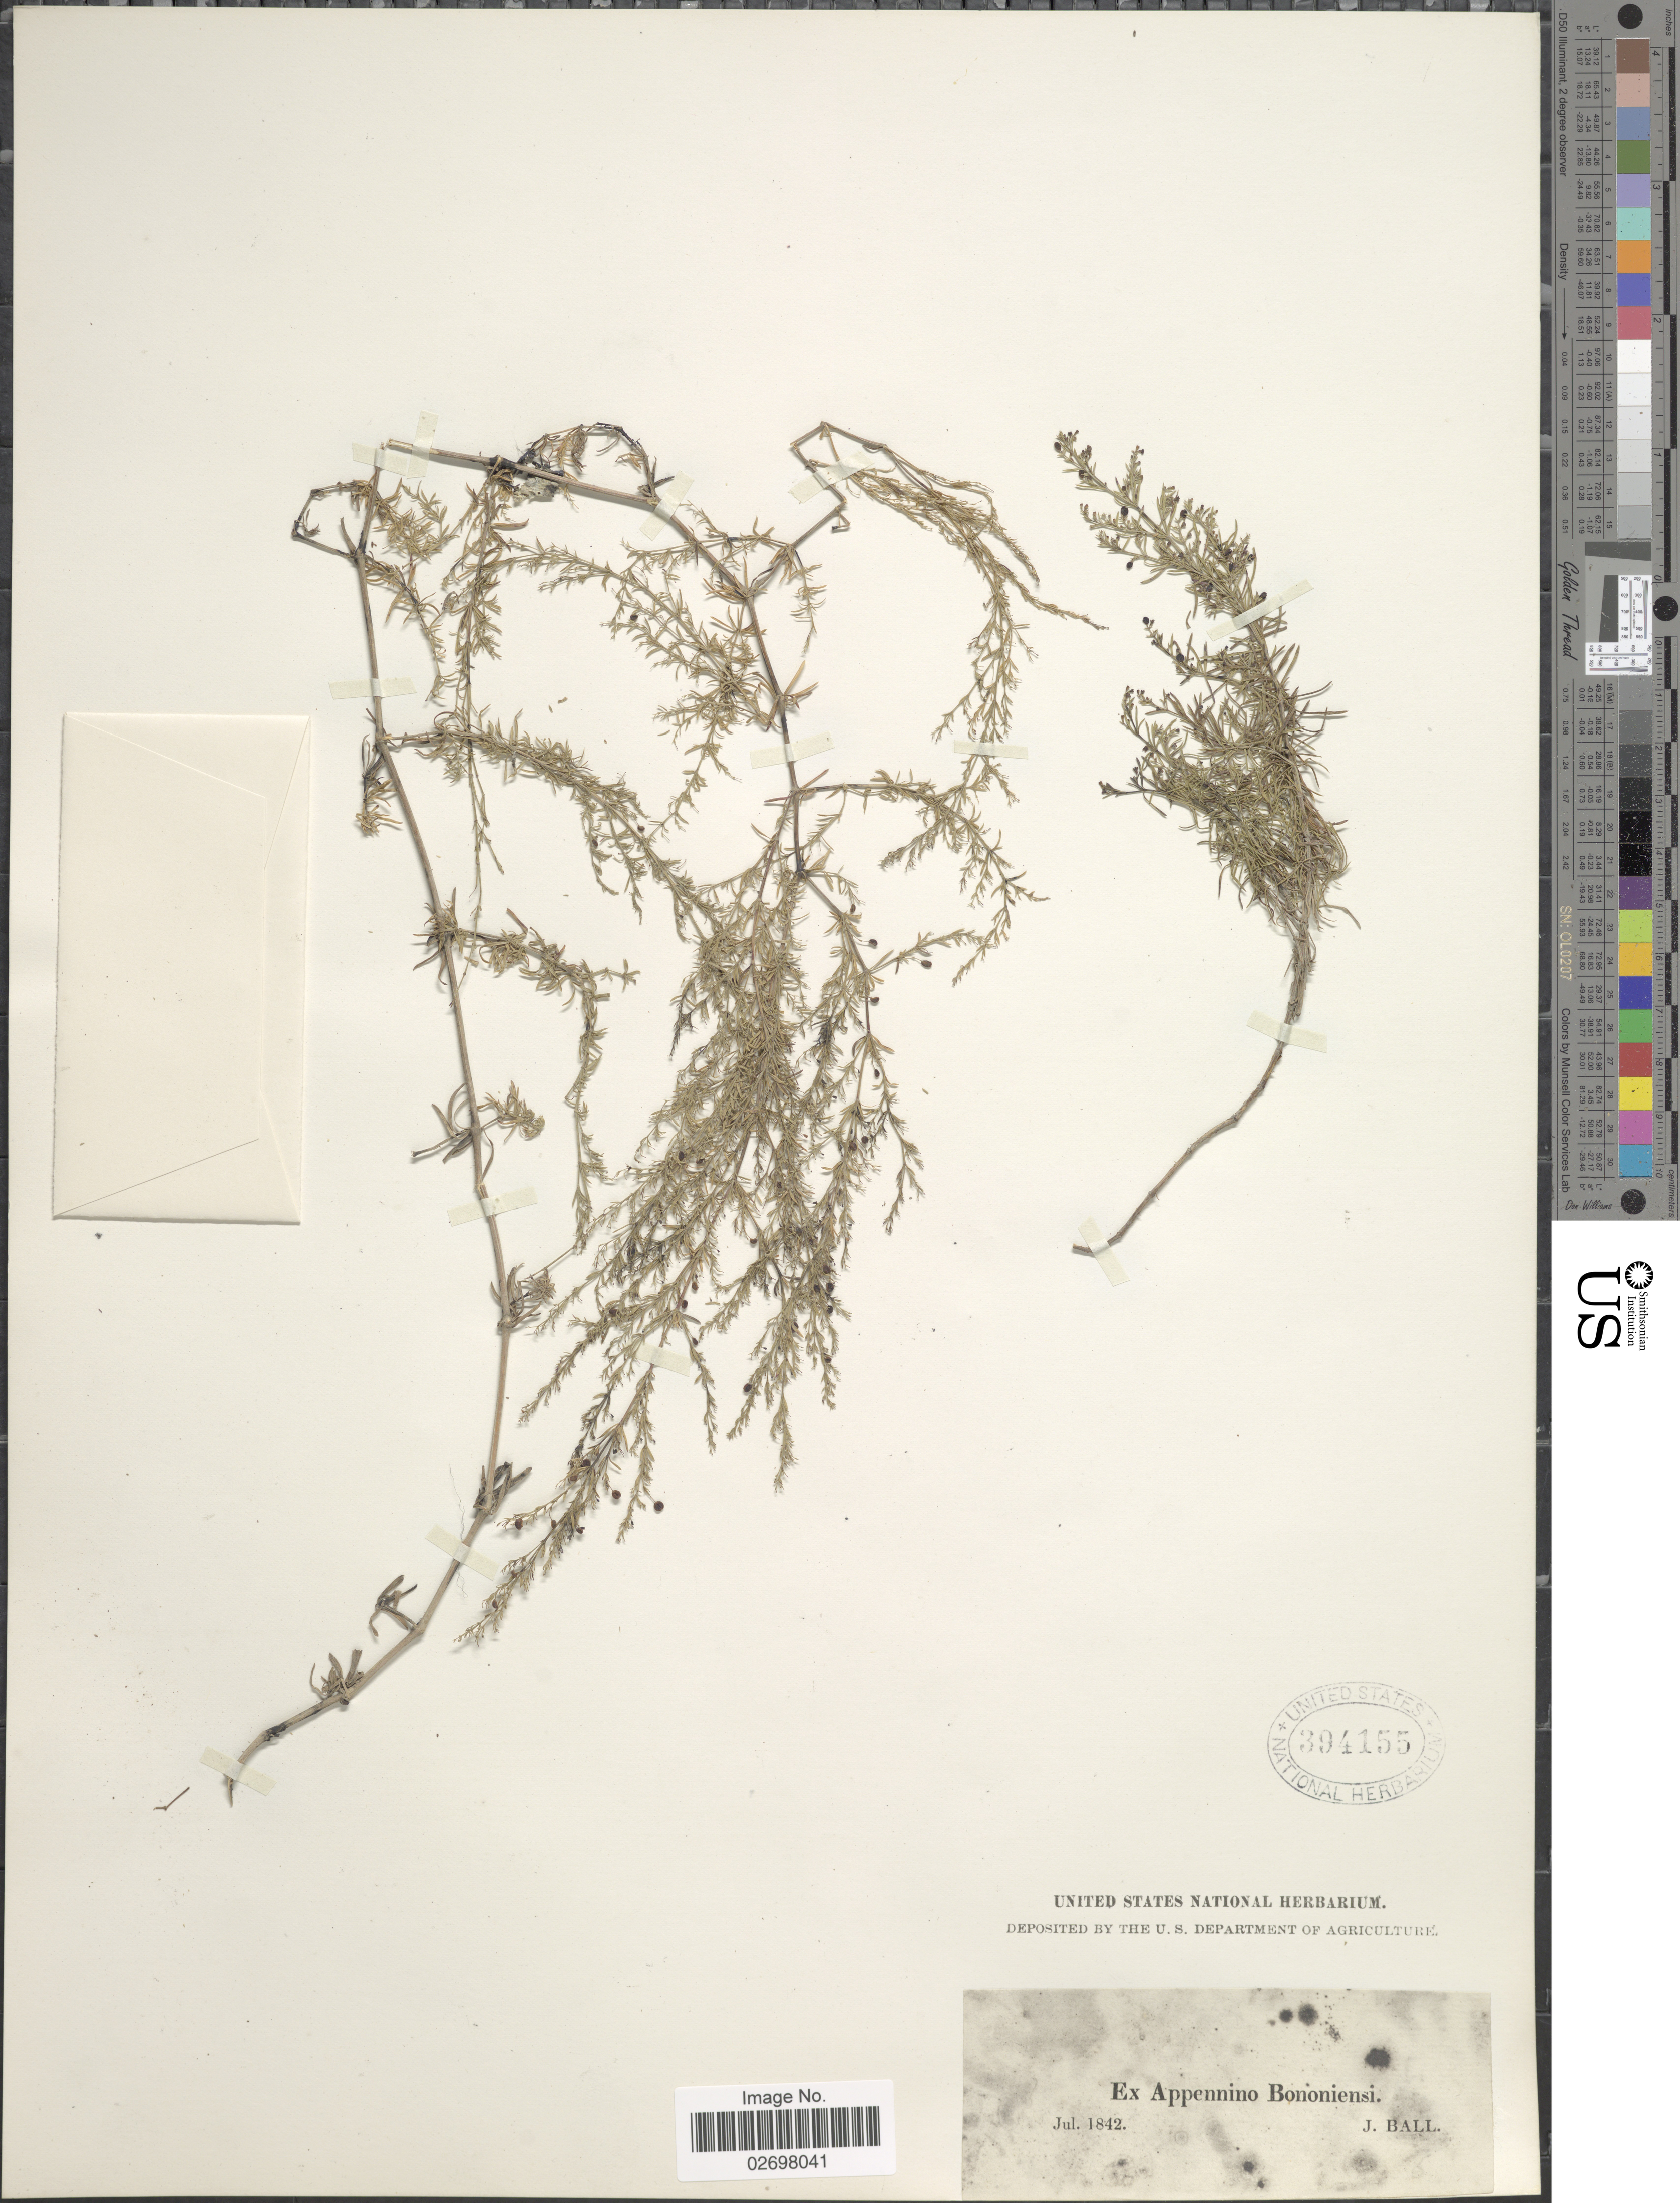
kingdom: Plantae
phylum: Tracheophyta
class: Magnoliopsida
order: Gentianales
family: Rubiaceae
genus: Galium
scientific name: Galium sp.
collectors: J. Ball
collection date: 1842-07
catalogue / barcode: US 394155